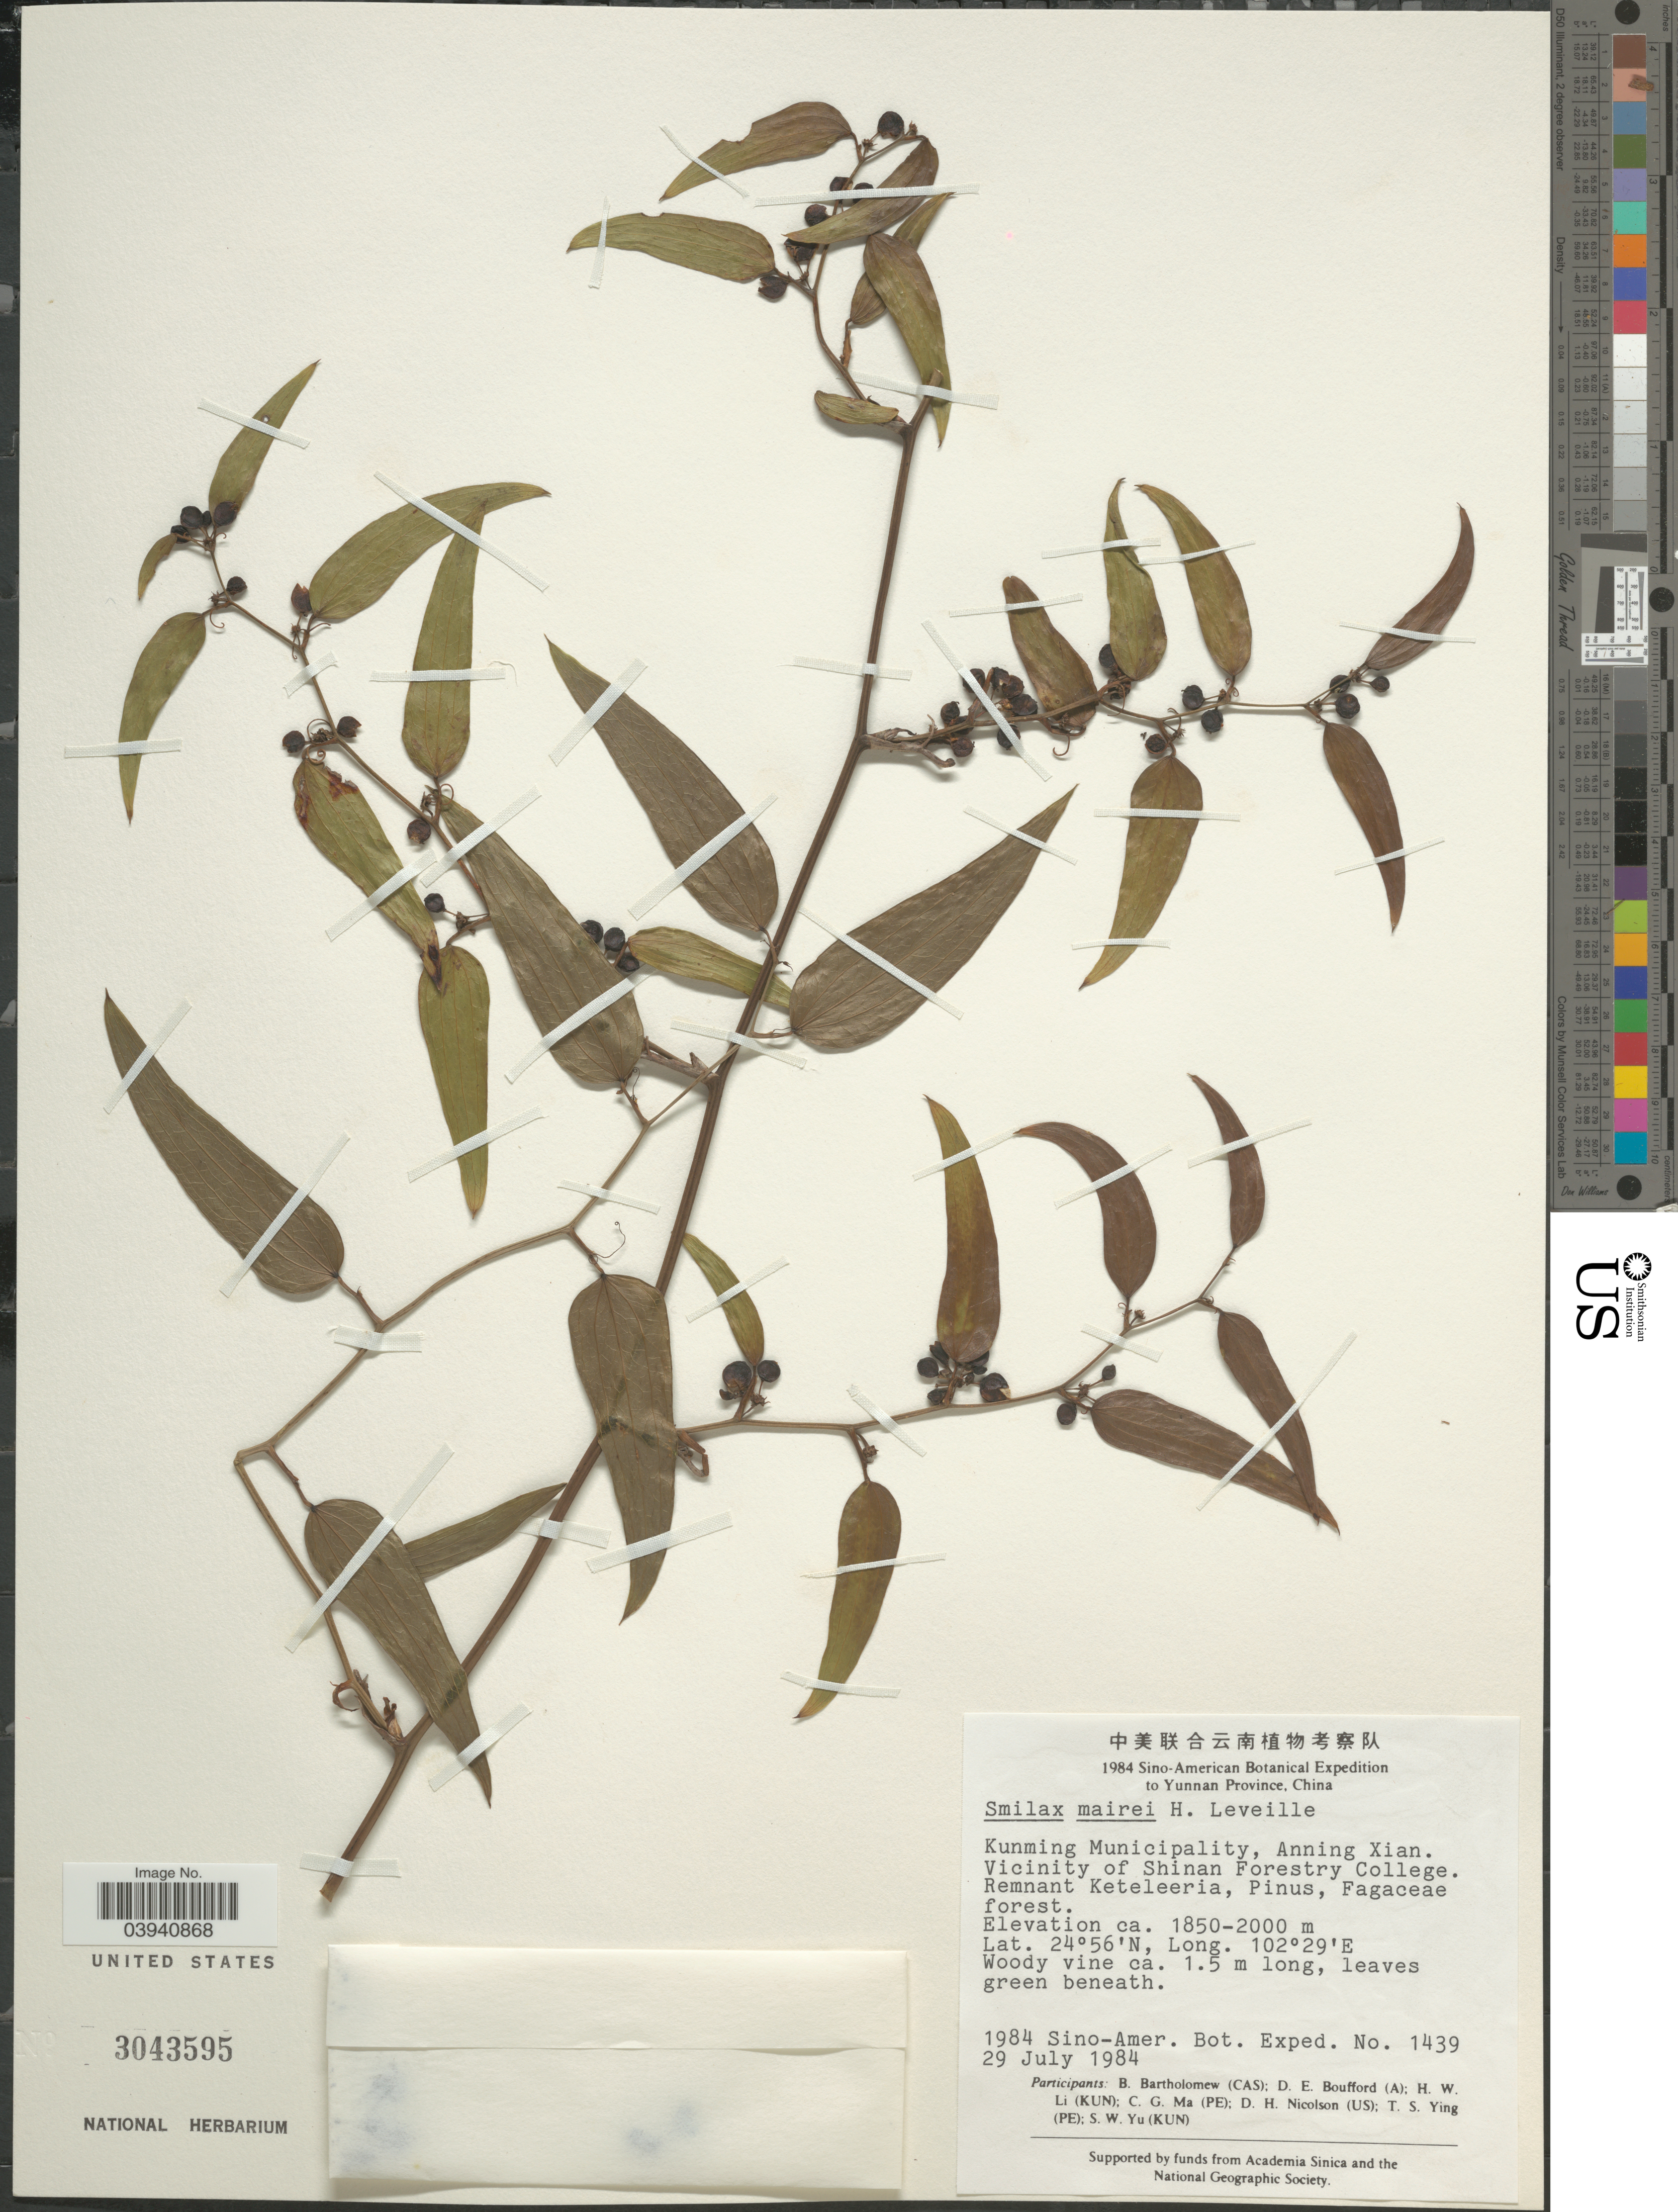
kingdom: Plantae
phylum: Tracheophyta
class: Liliopsida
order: Liliales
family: Smilacaceae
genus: Smilax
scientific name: Smilax mairei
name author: H. Lév.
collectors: Sino-Amer. Bot. Exped. 1984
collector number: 1439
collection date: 1984-07-29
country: China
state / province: Yunnan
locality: Kunming Municipality, Anning Xian. Vicinity of Shinan Forestry College.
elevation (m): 1850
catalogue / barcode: US 3043595